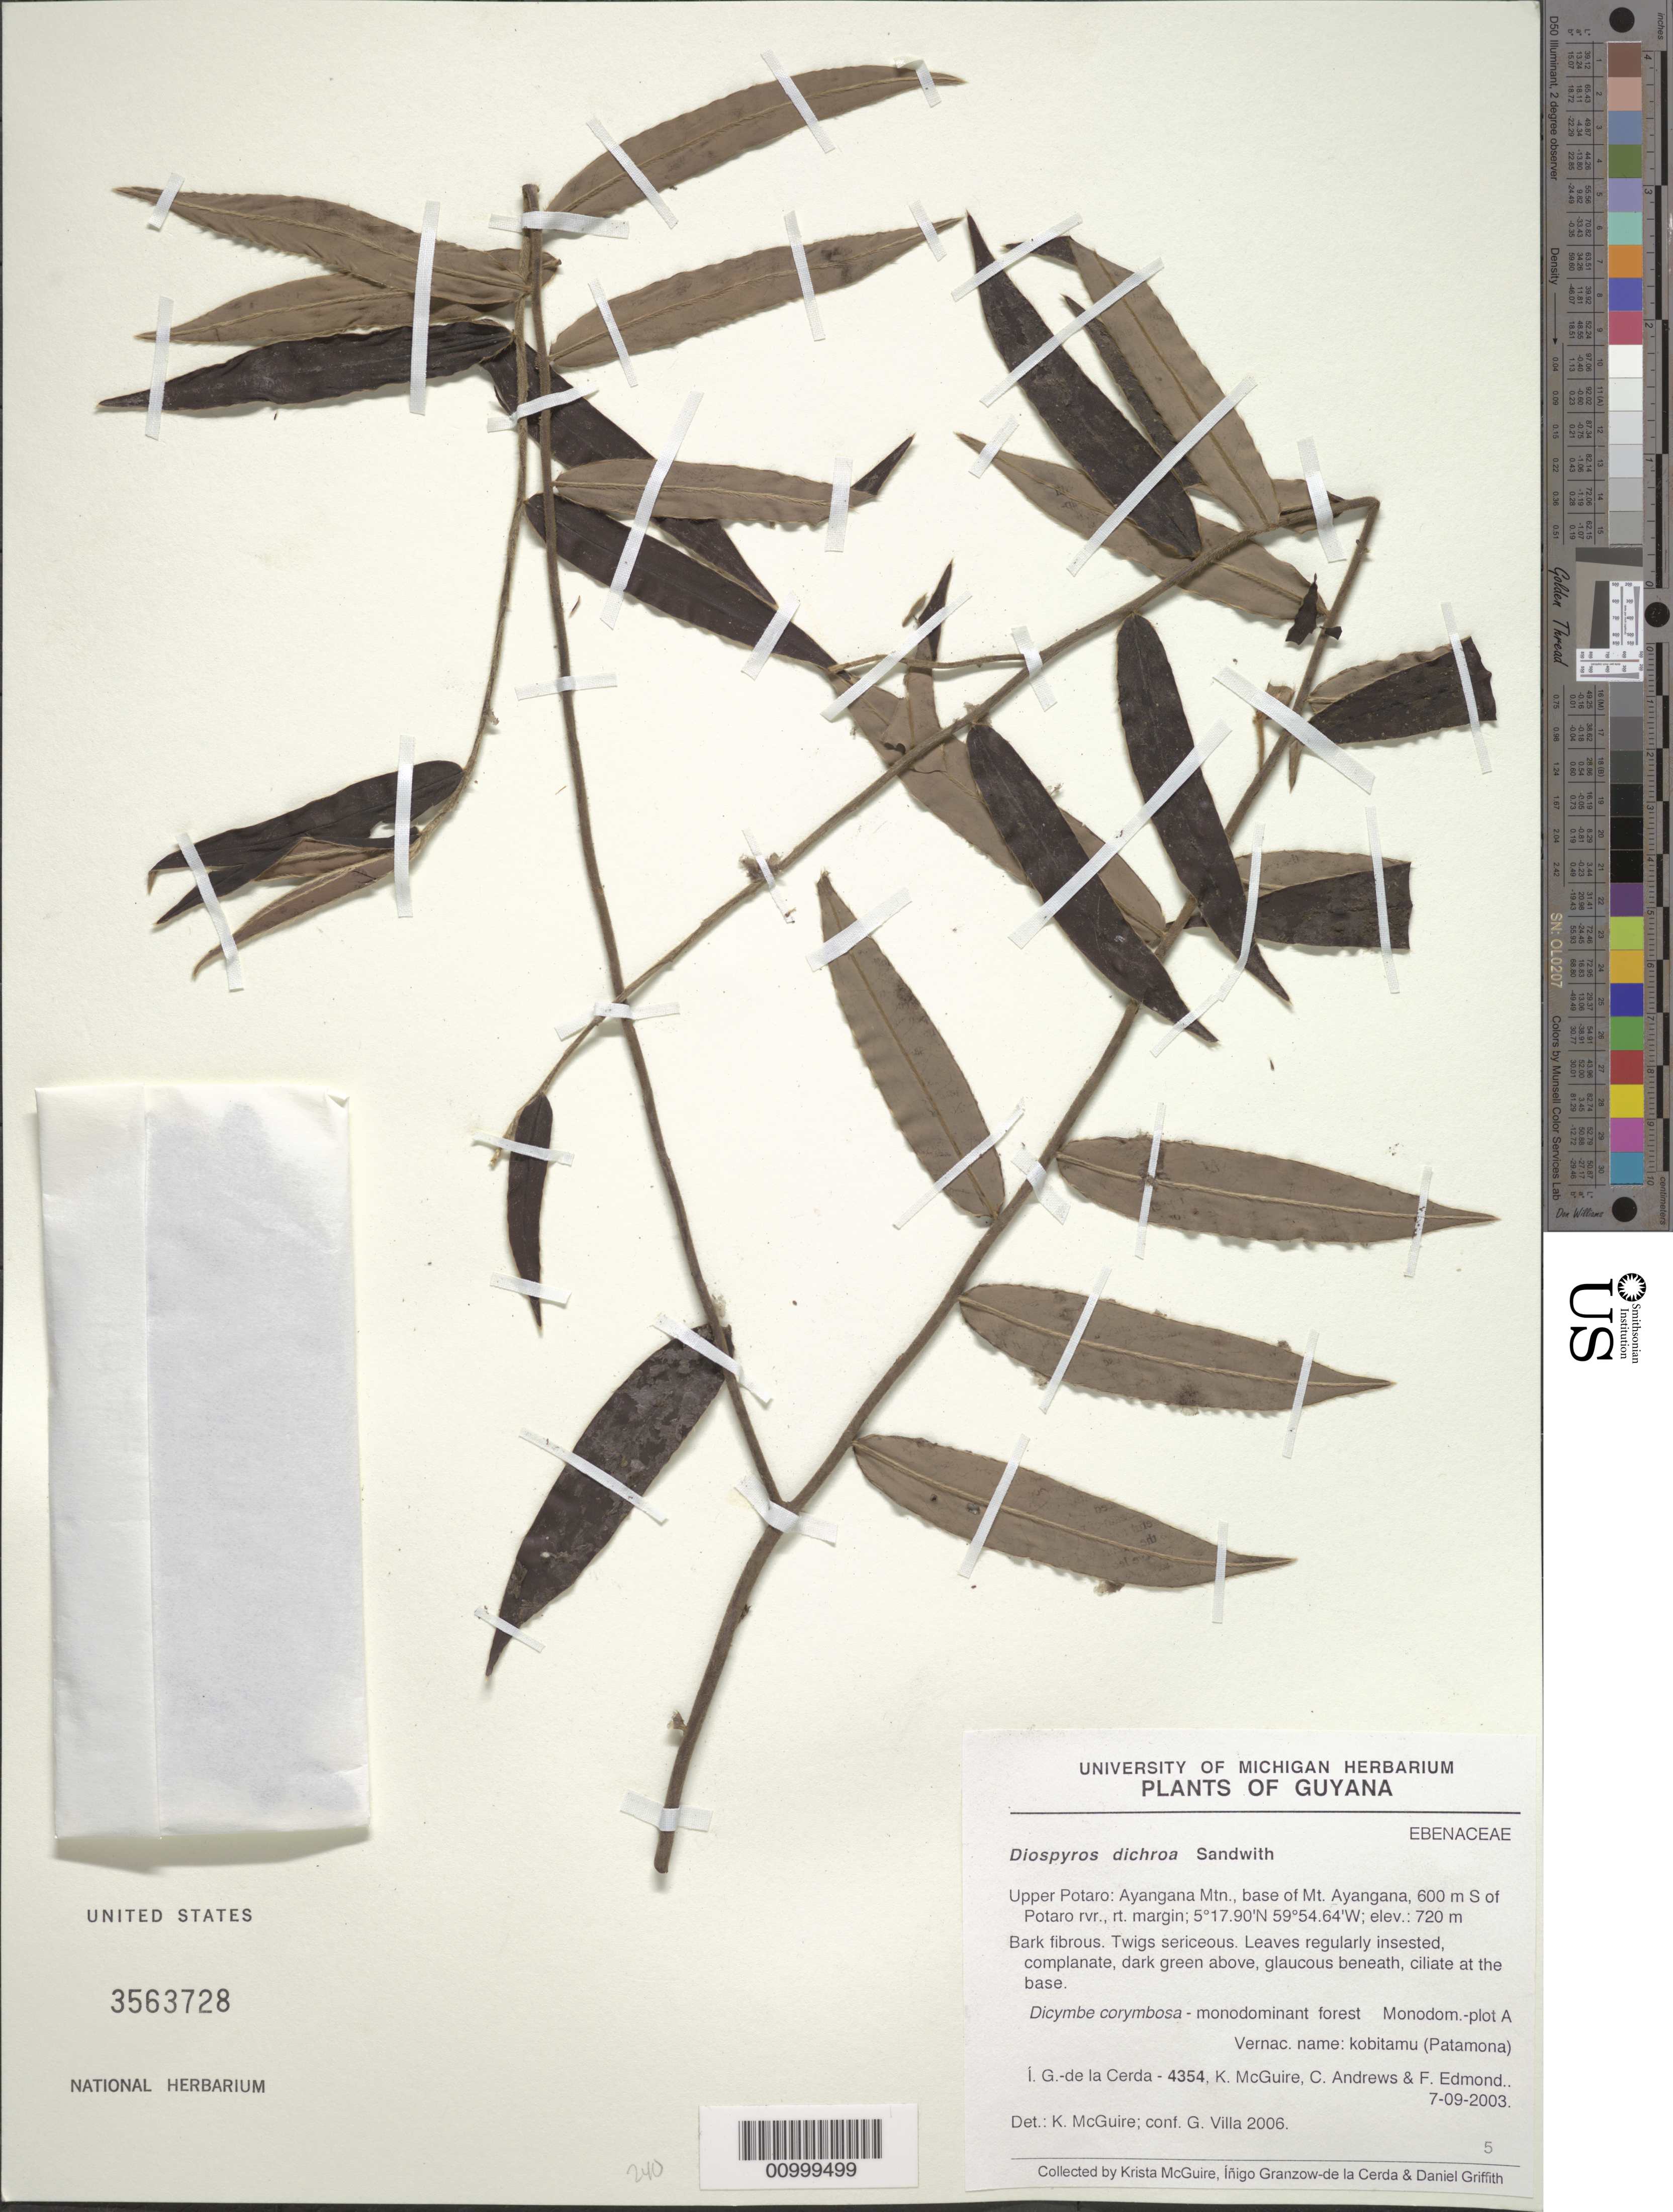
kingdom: Plantae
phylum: Tracheophyta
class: Magnoliopsida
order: Ericales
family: Ebenaceae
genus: Diospyros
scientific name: Diospyros dichroa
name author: Sandwith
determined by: Villa, Gorky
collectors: I. de la Cerda, K. McGuire, C. Andrews & F. Edmond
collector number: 4354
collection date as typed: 9-Sep-03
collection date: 2003-09-09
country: Guyana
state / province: Potaro-Siparuni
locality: Upper Potaro: Ayangana Mtn., base of Mt. Ayangana, 600 m S of Potaro rvr., rt margin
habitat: (Dicymbe corymbosa- monodominant forest; plot A)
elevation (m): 720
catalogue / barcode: US 3563728